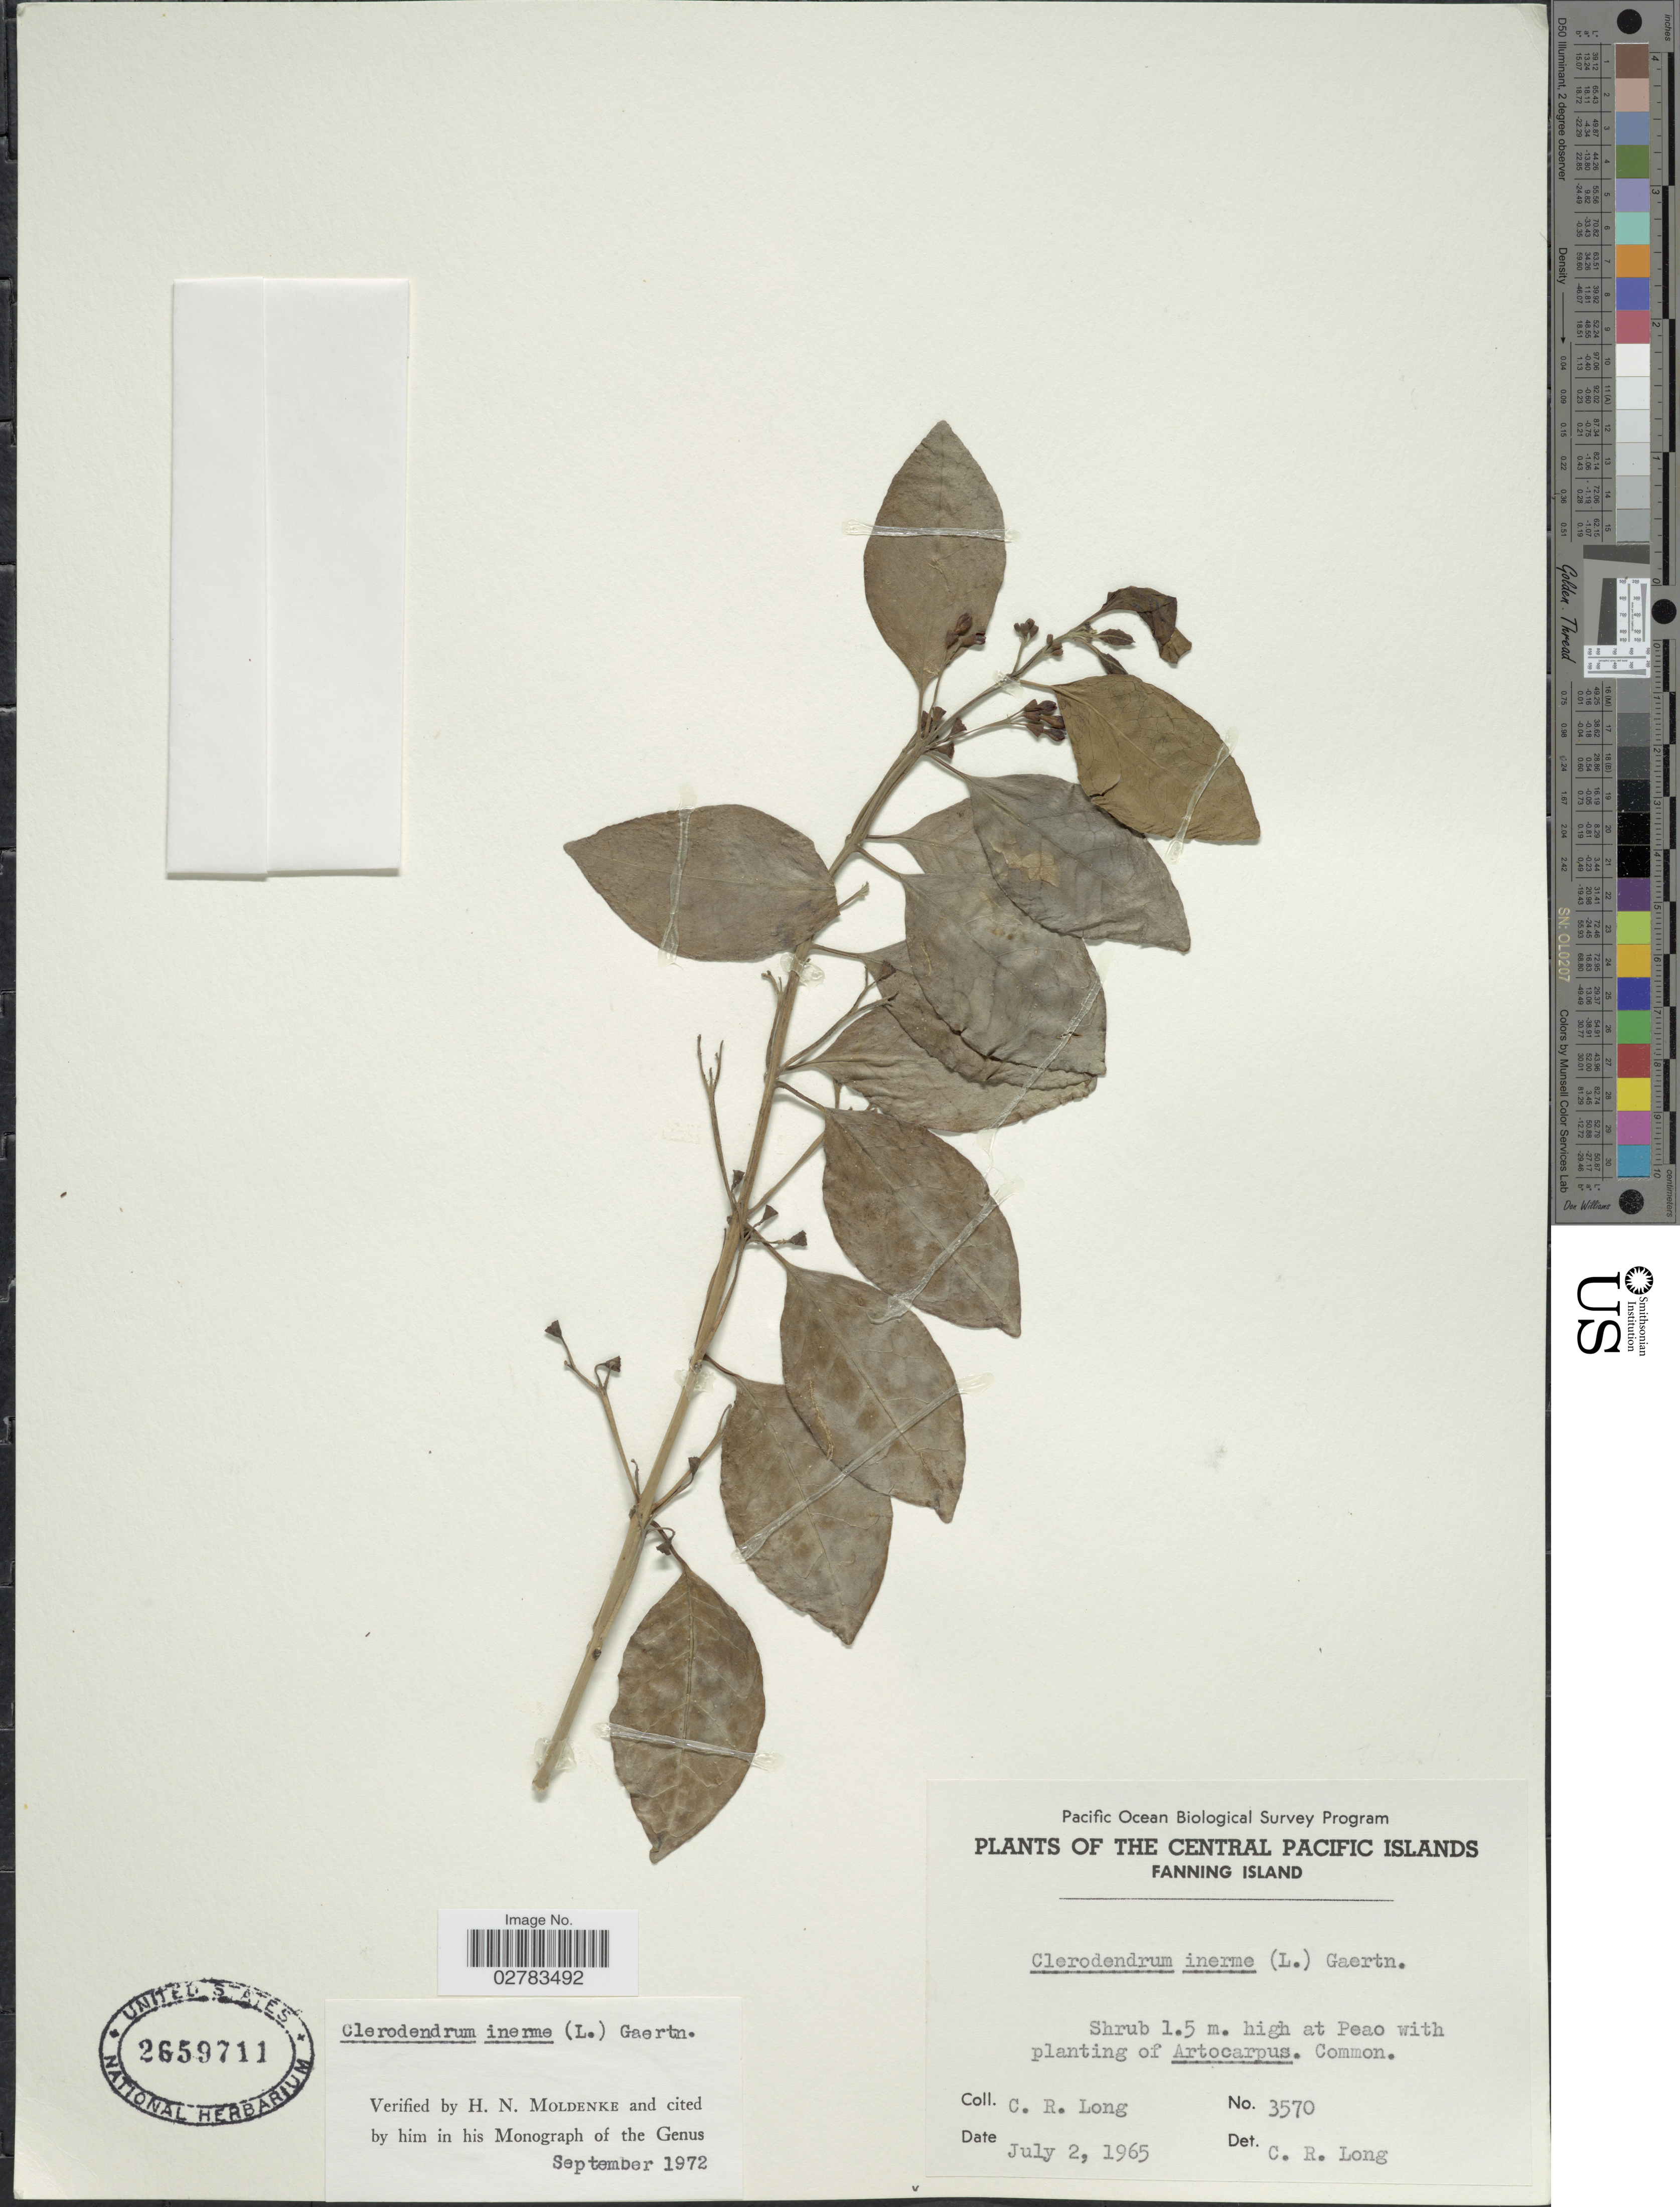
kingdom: Plantae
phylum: Tracheophyta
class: Magnoliopsida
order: Lamiales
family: Lamiaceae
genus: Clerodendrum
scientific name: Clerodendrum inerme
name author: (L.) Gaertn.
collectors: C. R. Long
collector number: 3570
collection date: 1965-07-02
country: Kiribati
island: Fanning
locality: The Central Pacific Islands, Fanning Island, high at Peao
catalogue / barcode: US 2659711